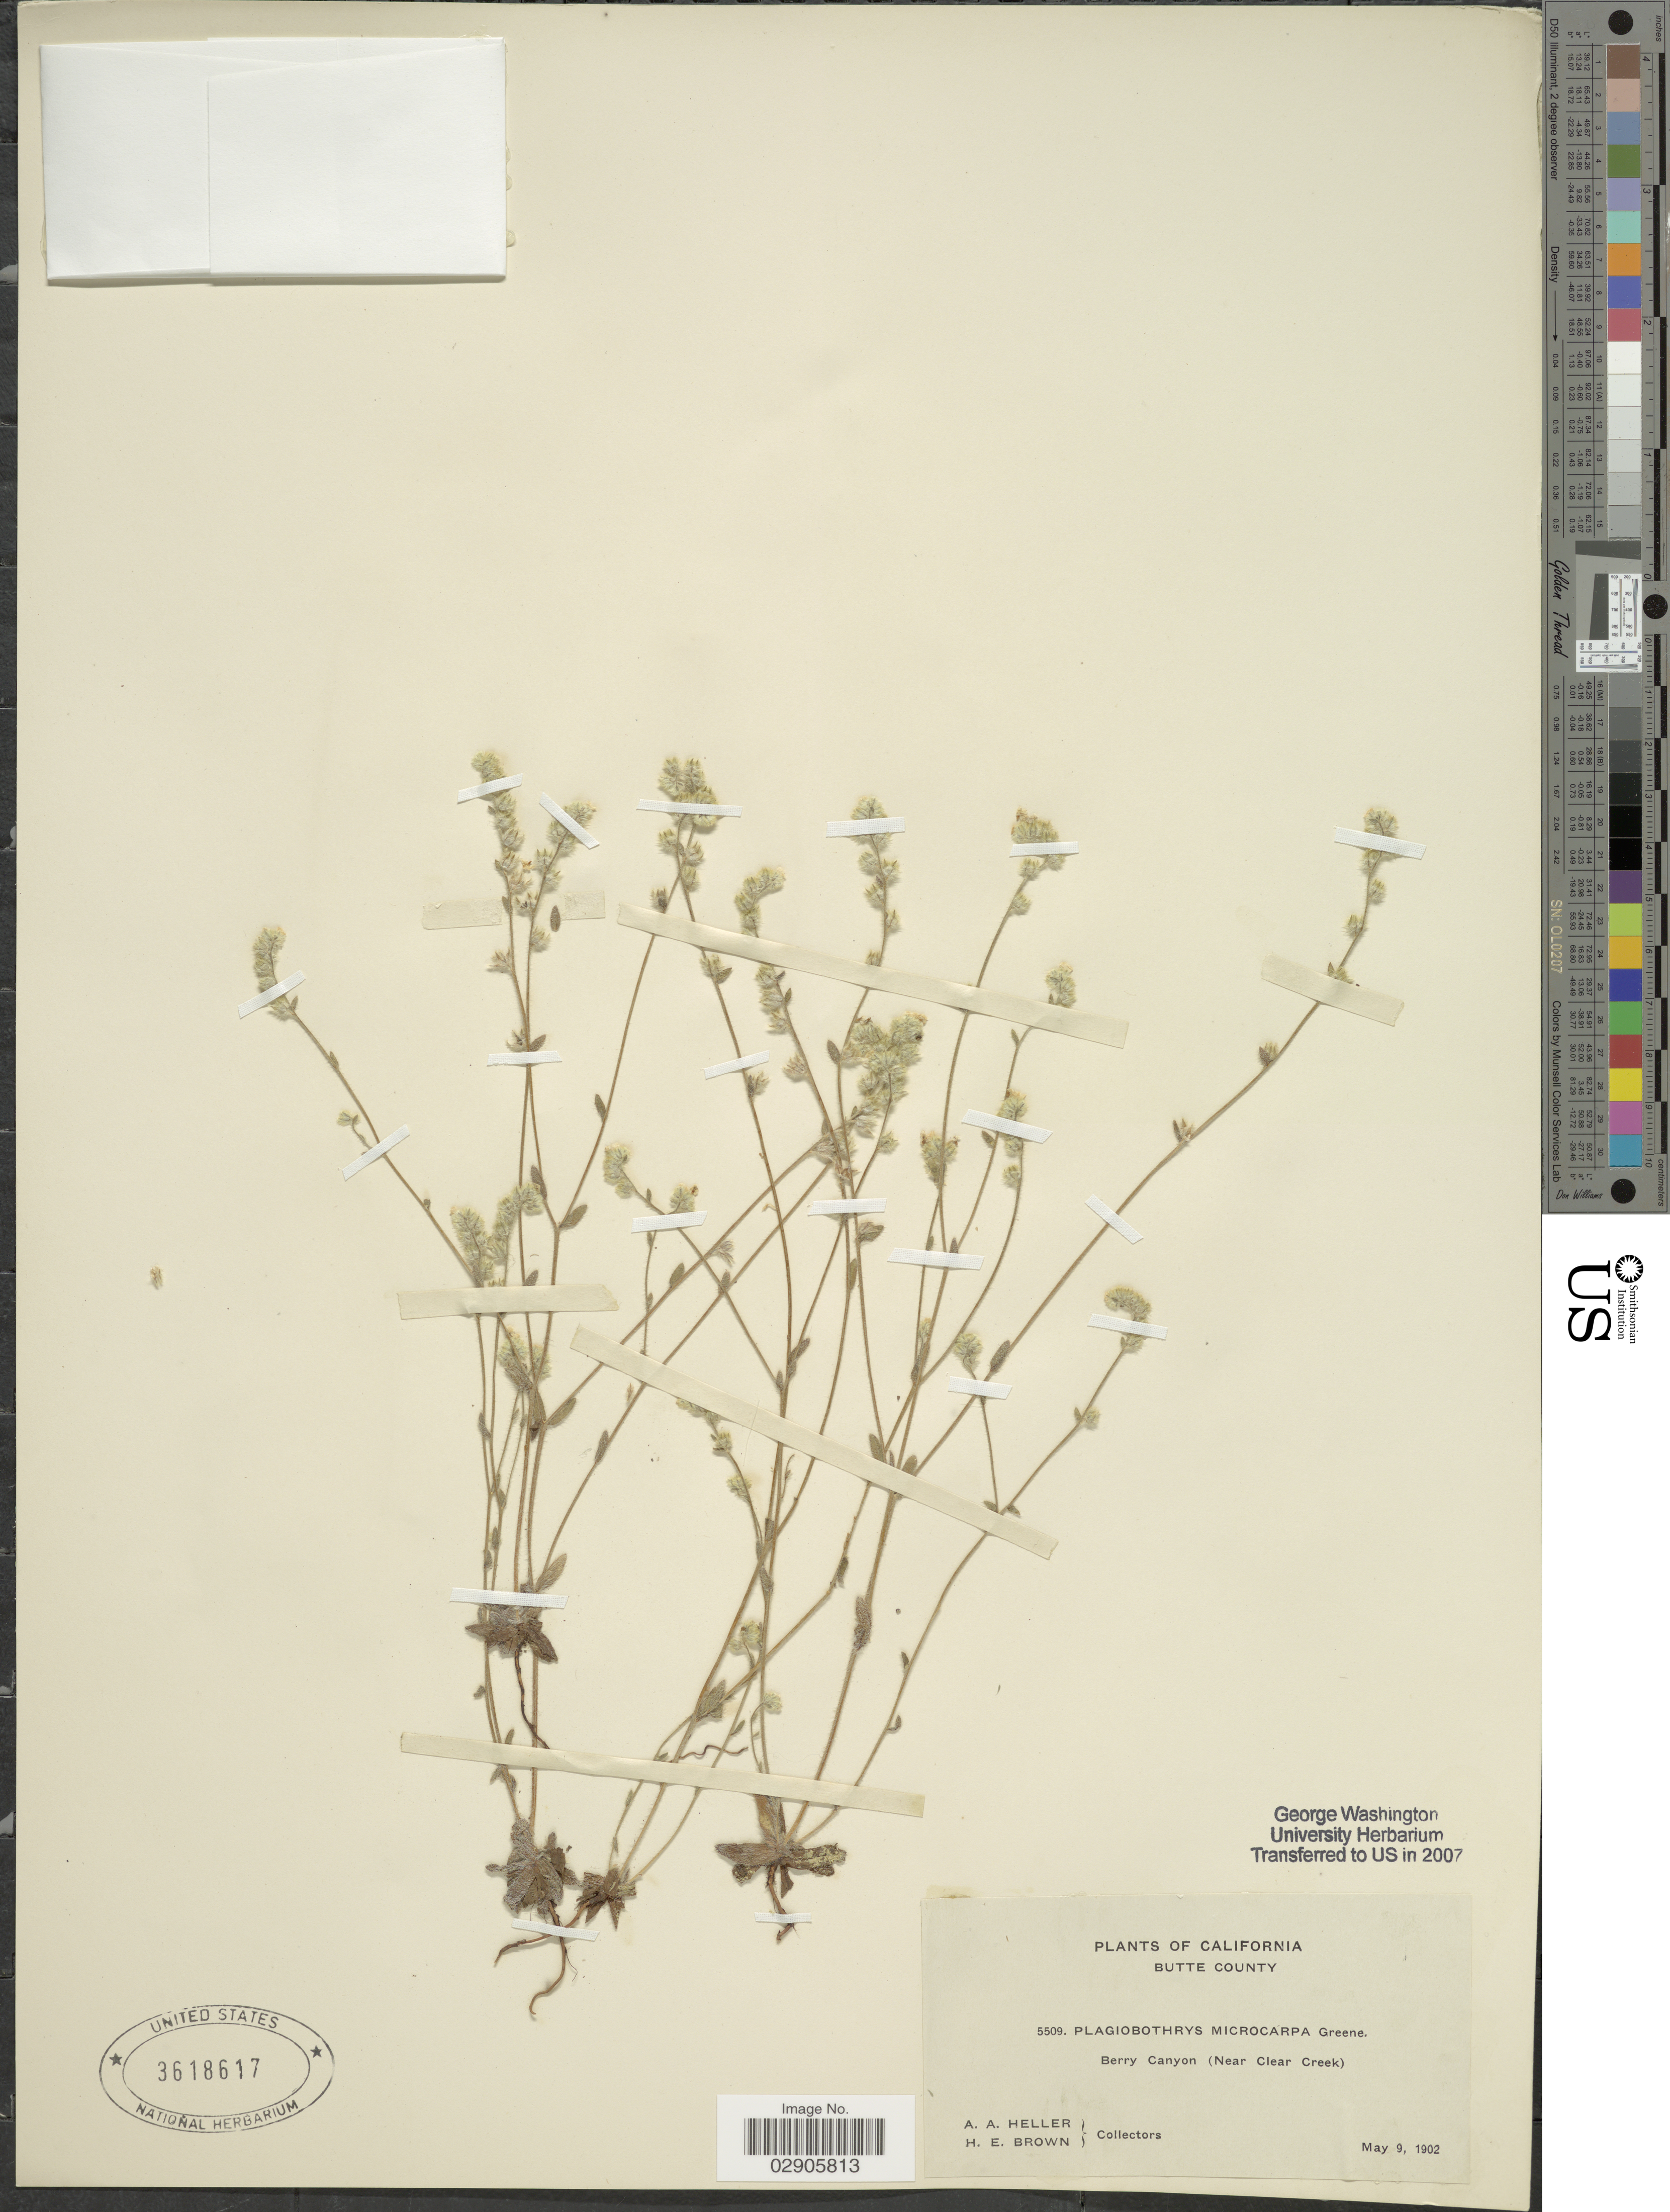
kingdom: Plantae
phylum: Tracheophyta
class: Magnoliopsida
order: Boraginales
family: Boraginaceae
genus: Plagiobothrys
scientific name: Plagiobothrys microcarpus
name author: Greene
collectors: A. A. Heller & H. E. Brown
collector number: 5509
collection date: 1902-05-09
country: United States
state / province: California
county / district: Butte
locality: Butte County. Berry Canyon (Near Clear Creek).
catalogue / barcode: US 3618617